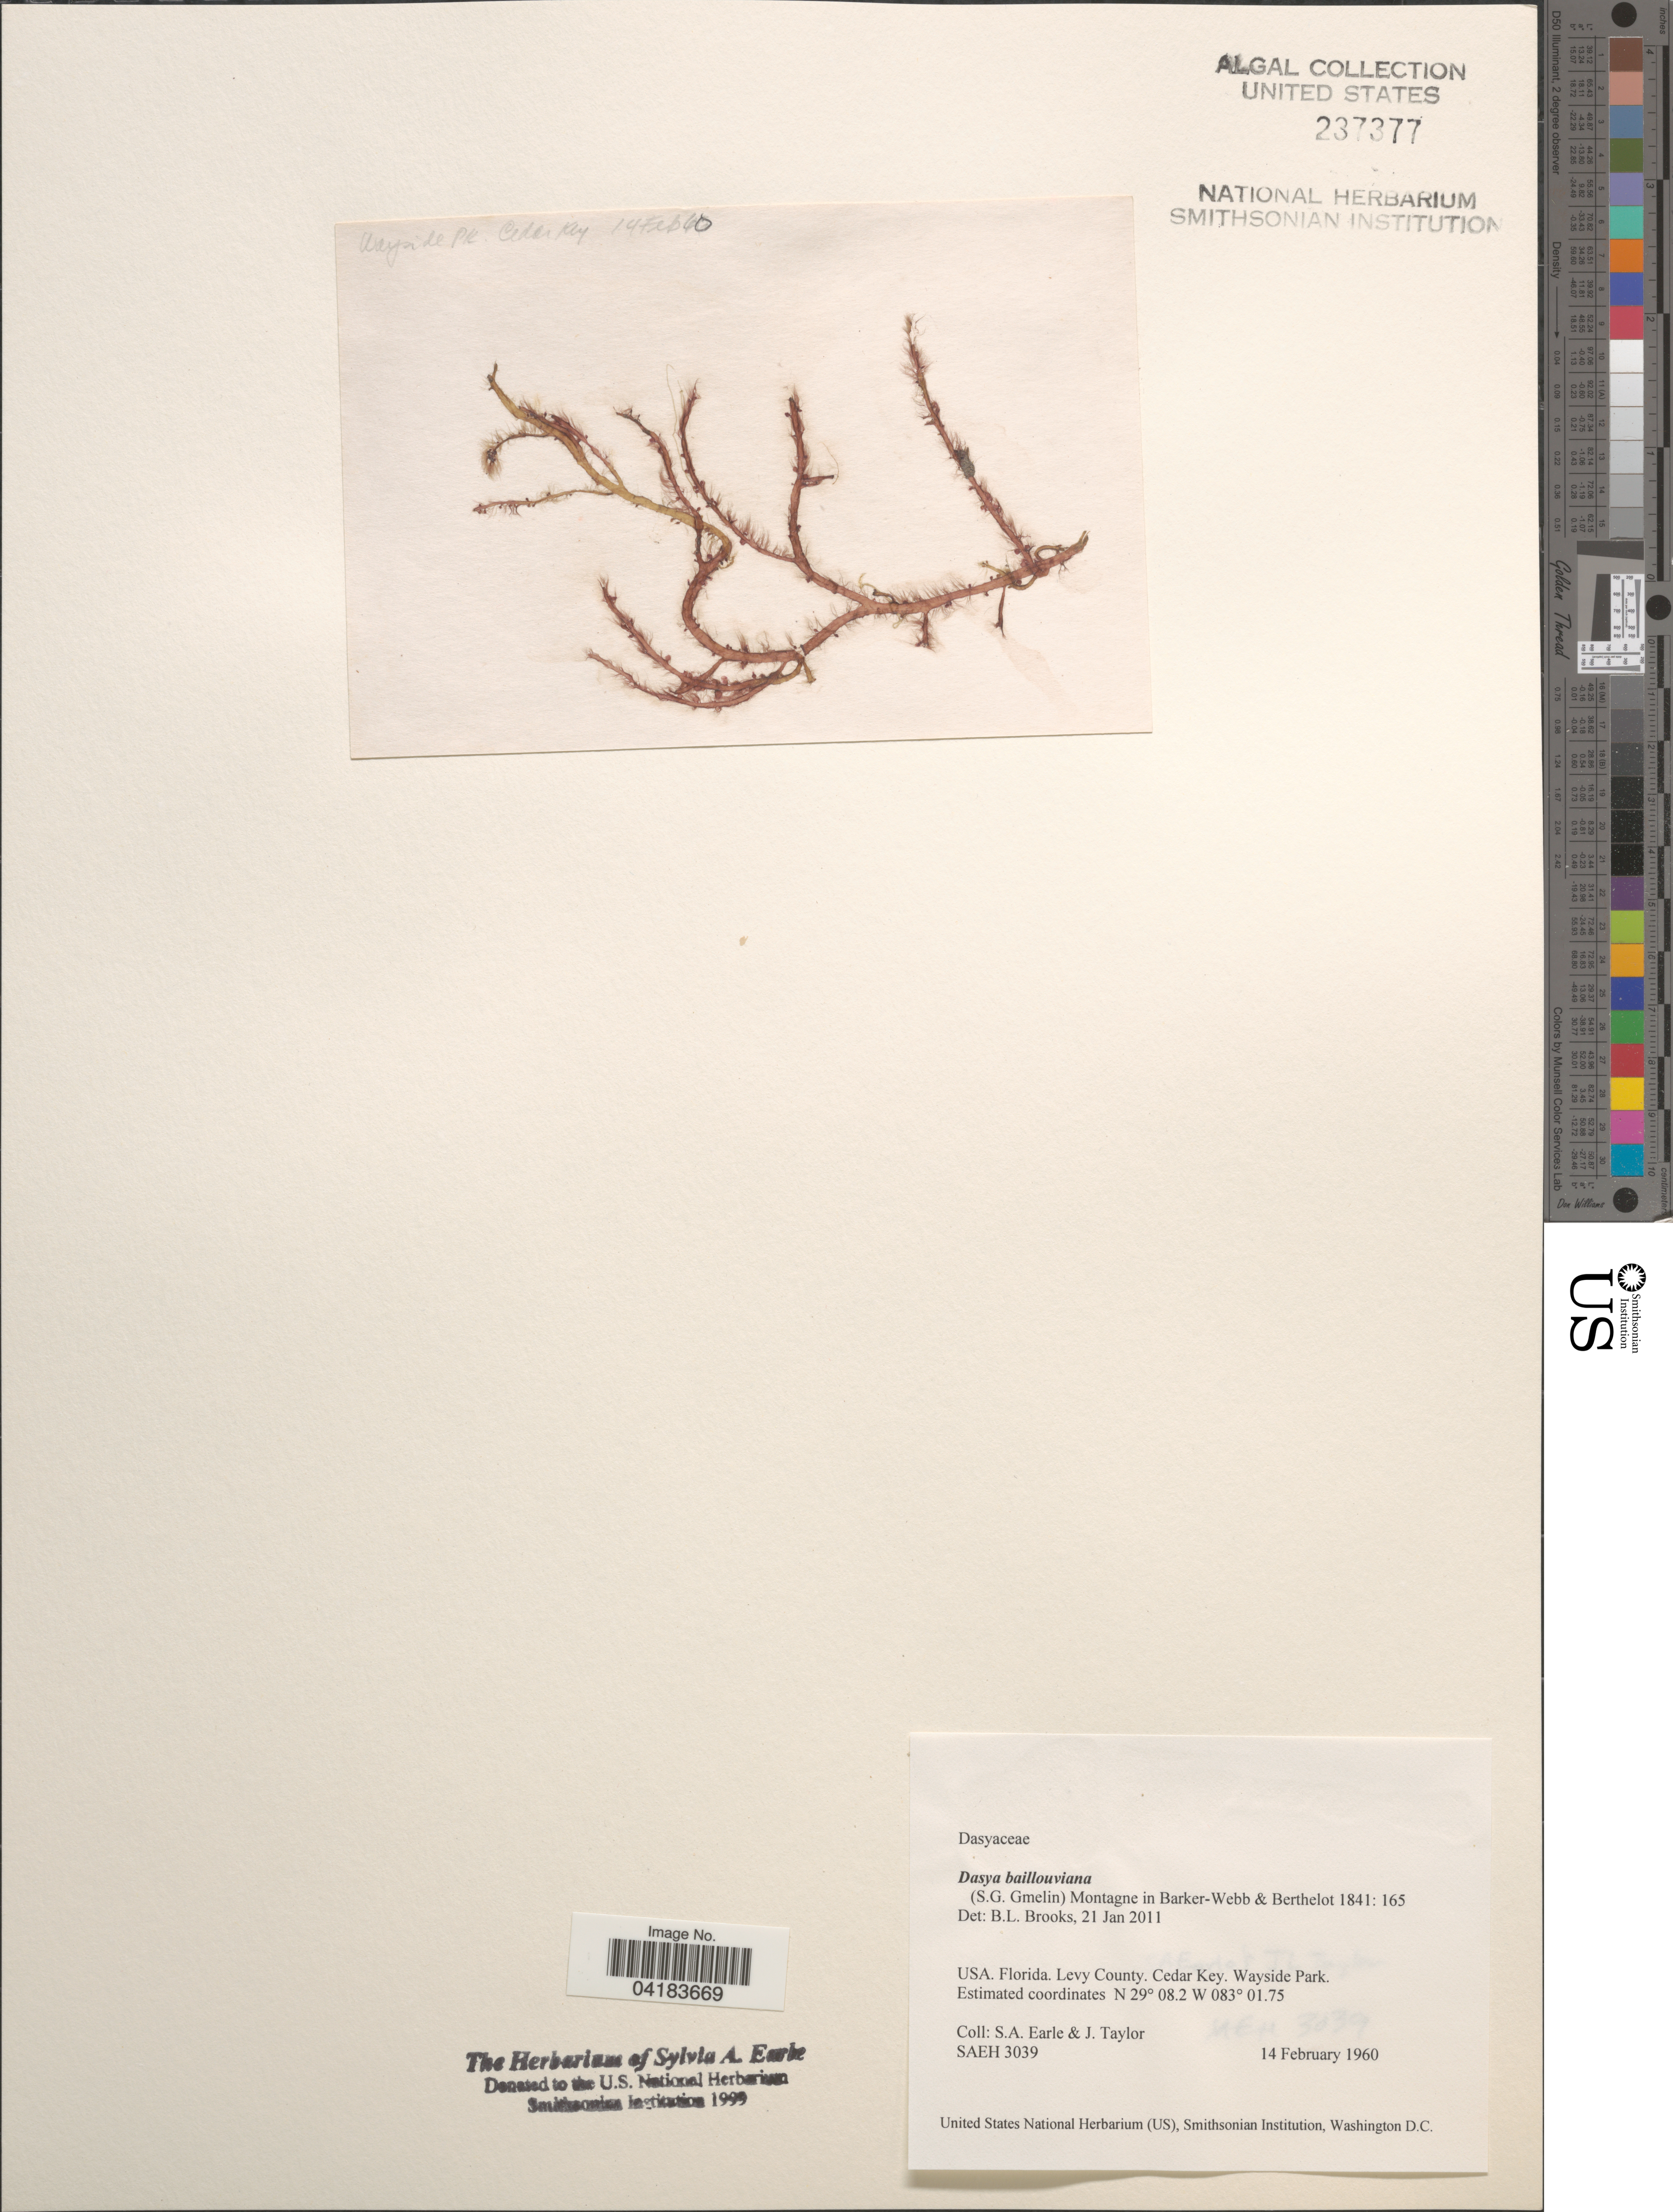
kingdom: Plantae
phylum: Rhodophyta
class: Florideophyceae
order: Ceramiales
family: Dasyaceae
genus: Dasya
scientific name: Dasya baillouviana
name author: (S.G. Gmel.) Mont.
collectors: S. A. Earle & J. Taylor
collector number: SAEH3039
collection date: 1960-02-14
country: United States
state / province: Florida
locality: Levy County. Cedar Key. Wayside Park.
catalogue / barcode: US 237377